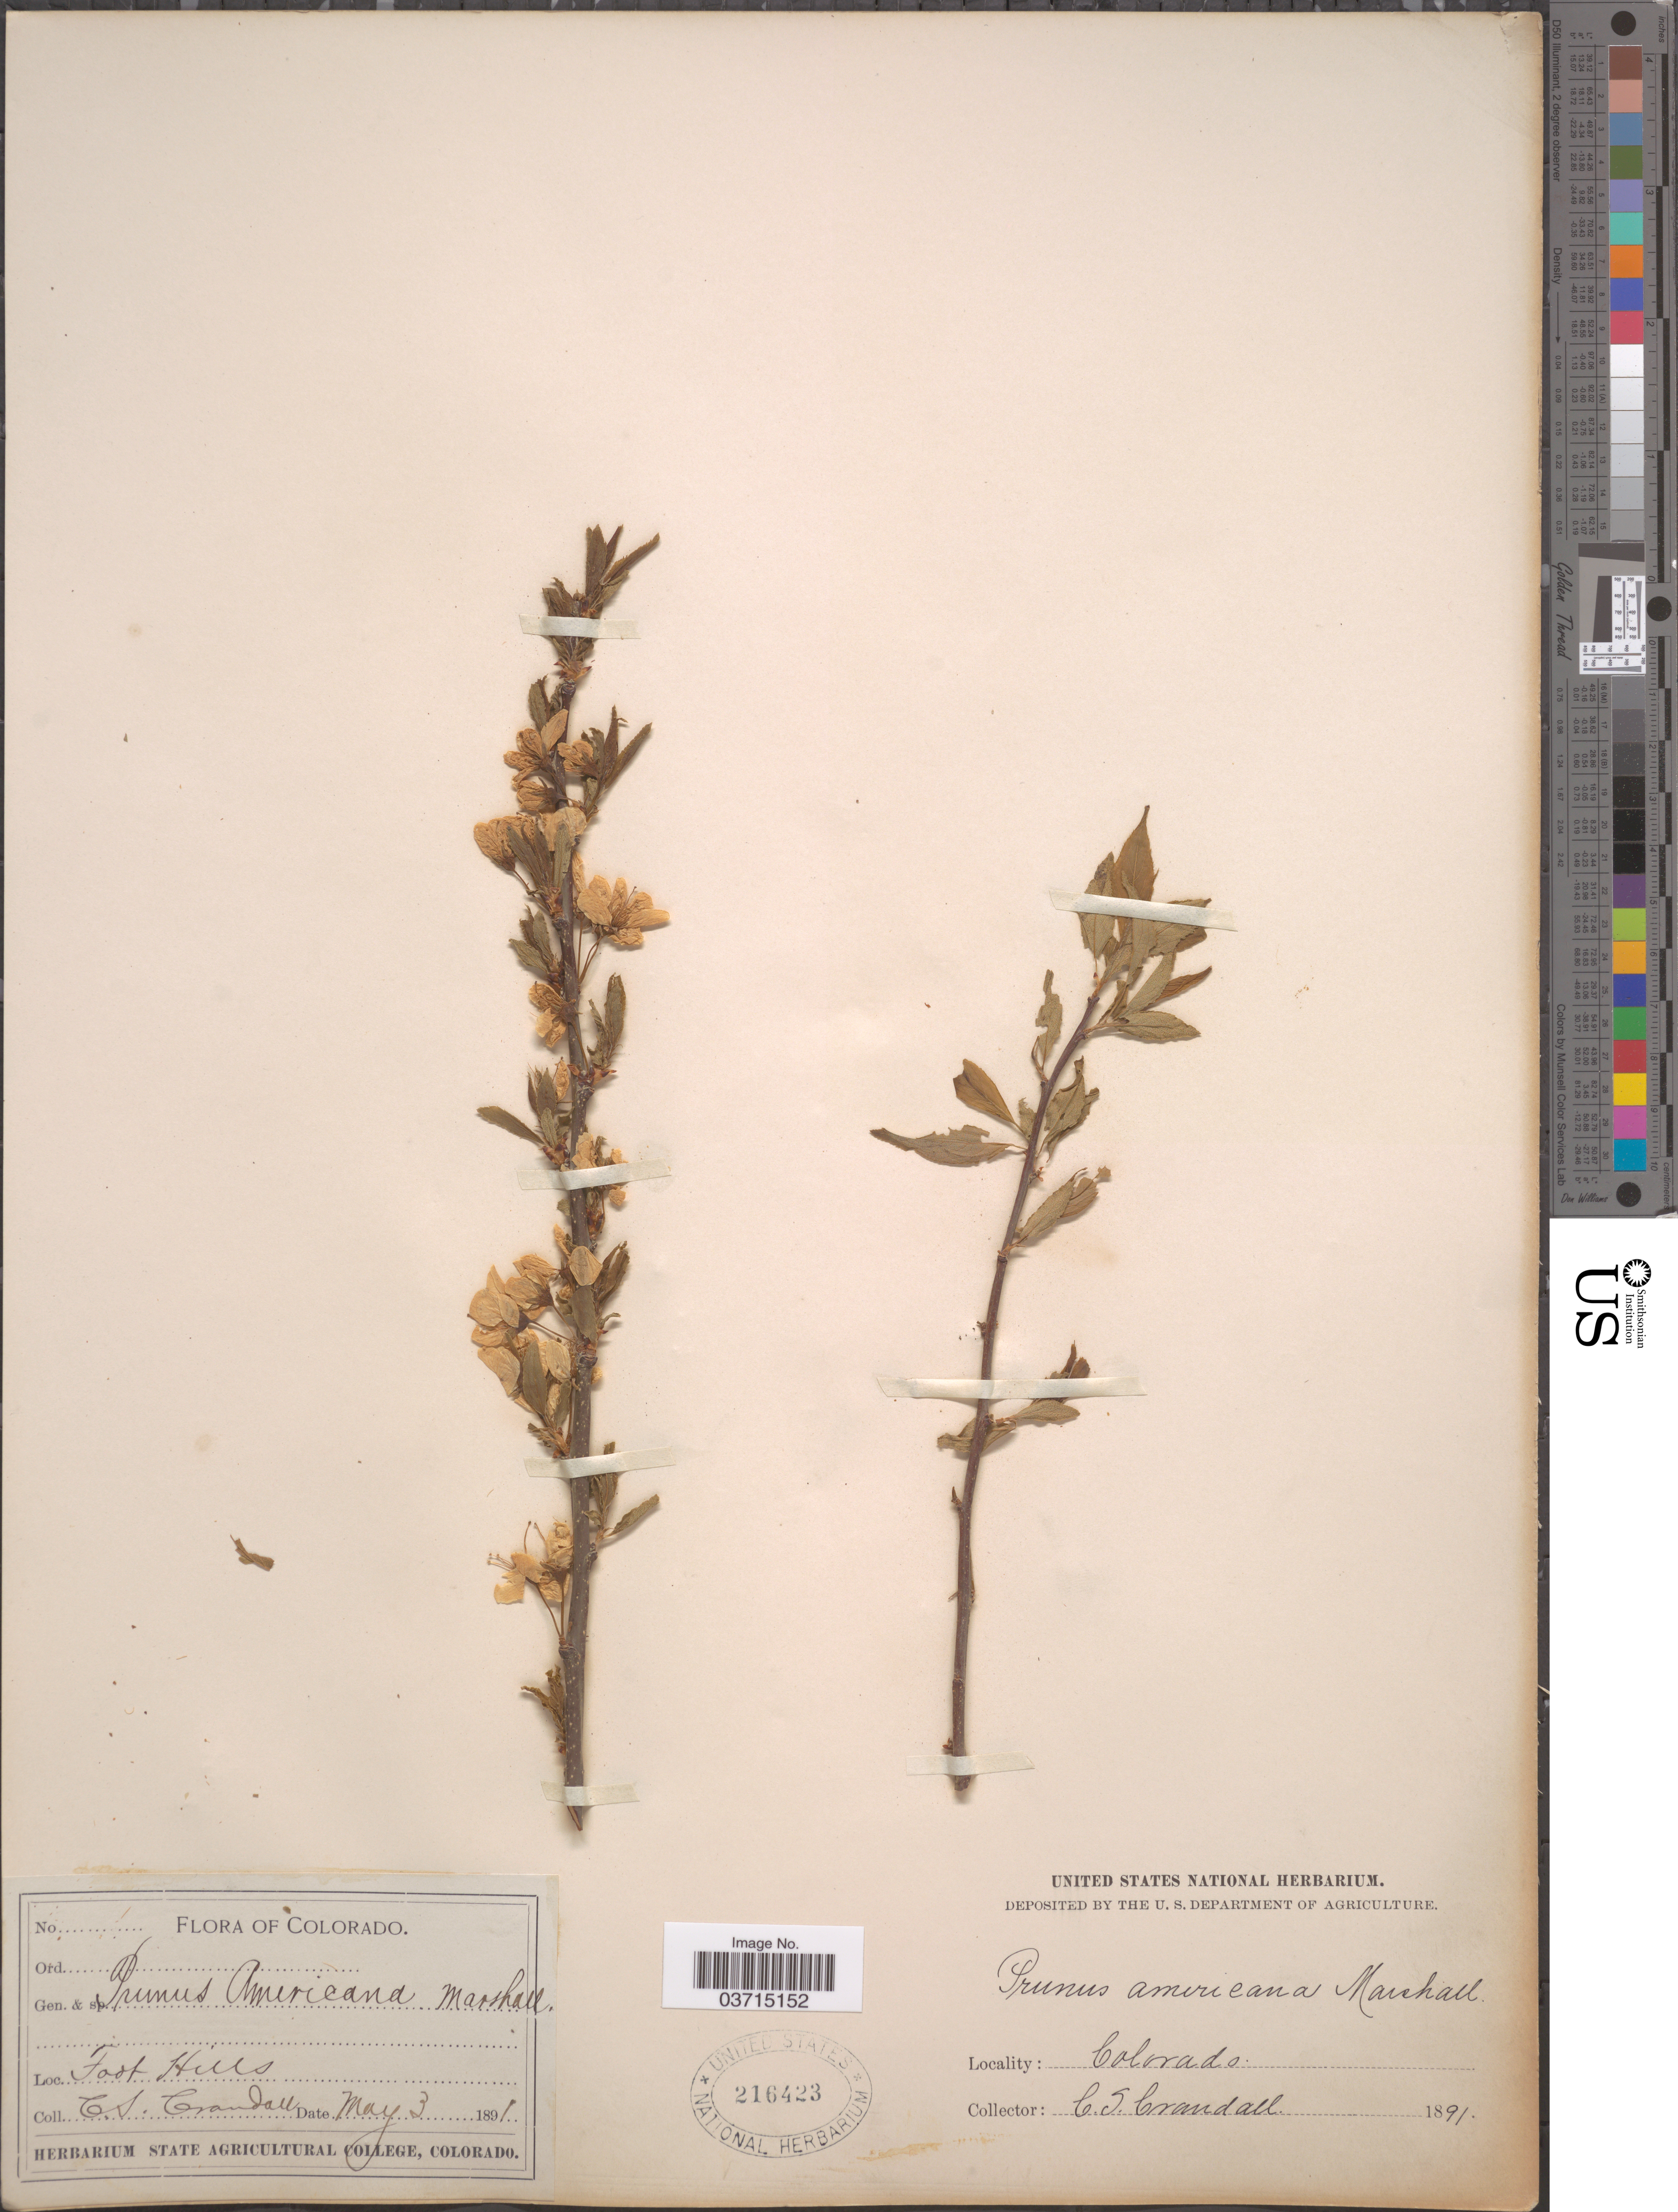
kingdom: Plantae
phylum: Tracheophyta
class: Magnoliopsida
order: Rosales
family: Rosaceae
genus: Prunus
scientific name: Prunus americana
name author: Marshall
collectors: C. Crandall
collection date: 1891-05-03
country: United States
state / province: Colorado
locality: Foot Hills.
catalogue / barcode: US 216423